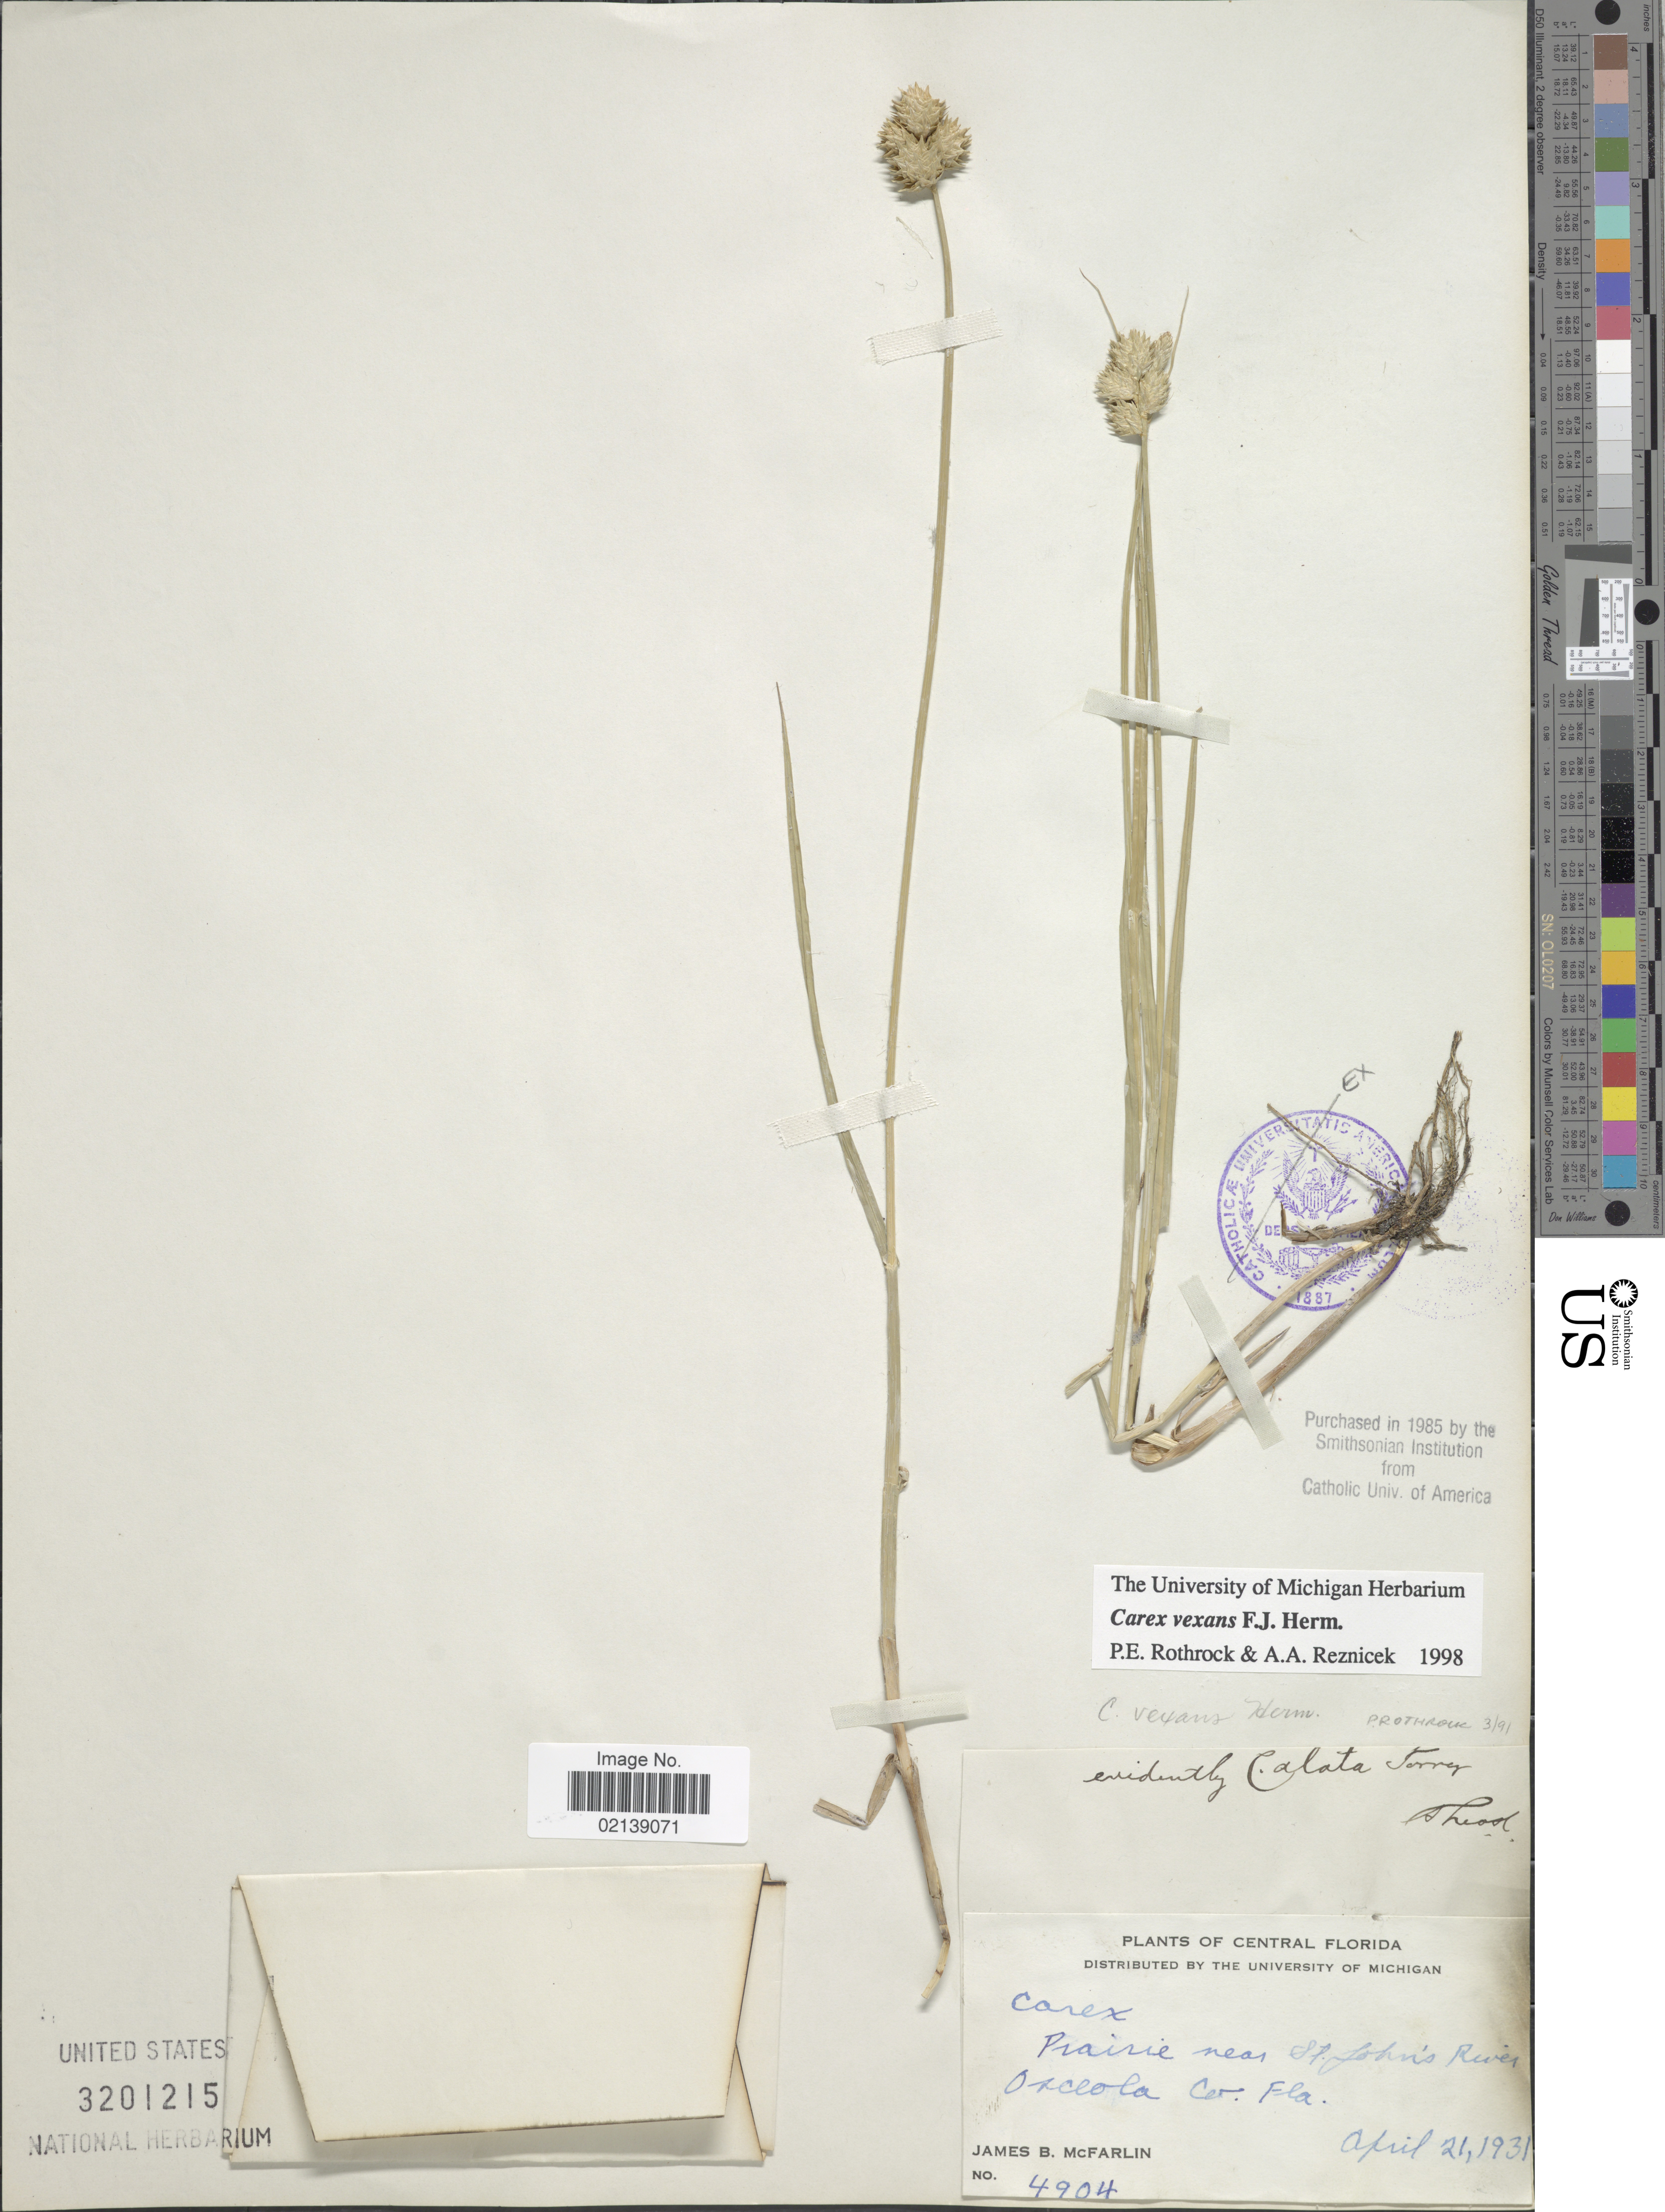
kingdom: Plantae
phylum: Tracheophyta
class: Liliopsida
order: Poales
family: Cyperaceae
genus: Carex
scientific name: Carex vexans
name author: F.J. Herm.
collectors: J. McFarlin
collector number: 4904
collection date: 1931-04-21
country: United States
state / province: Florida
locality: Central Florida, Prairie near St. John's River Osceola Co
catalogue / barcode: US 3201215